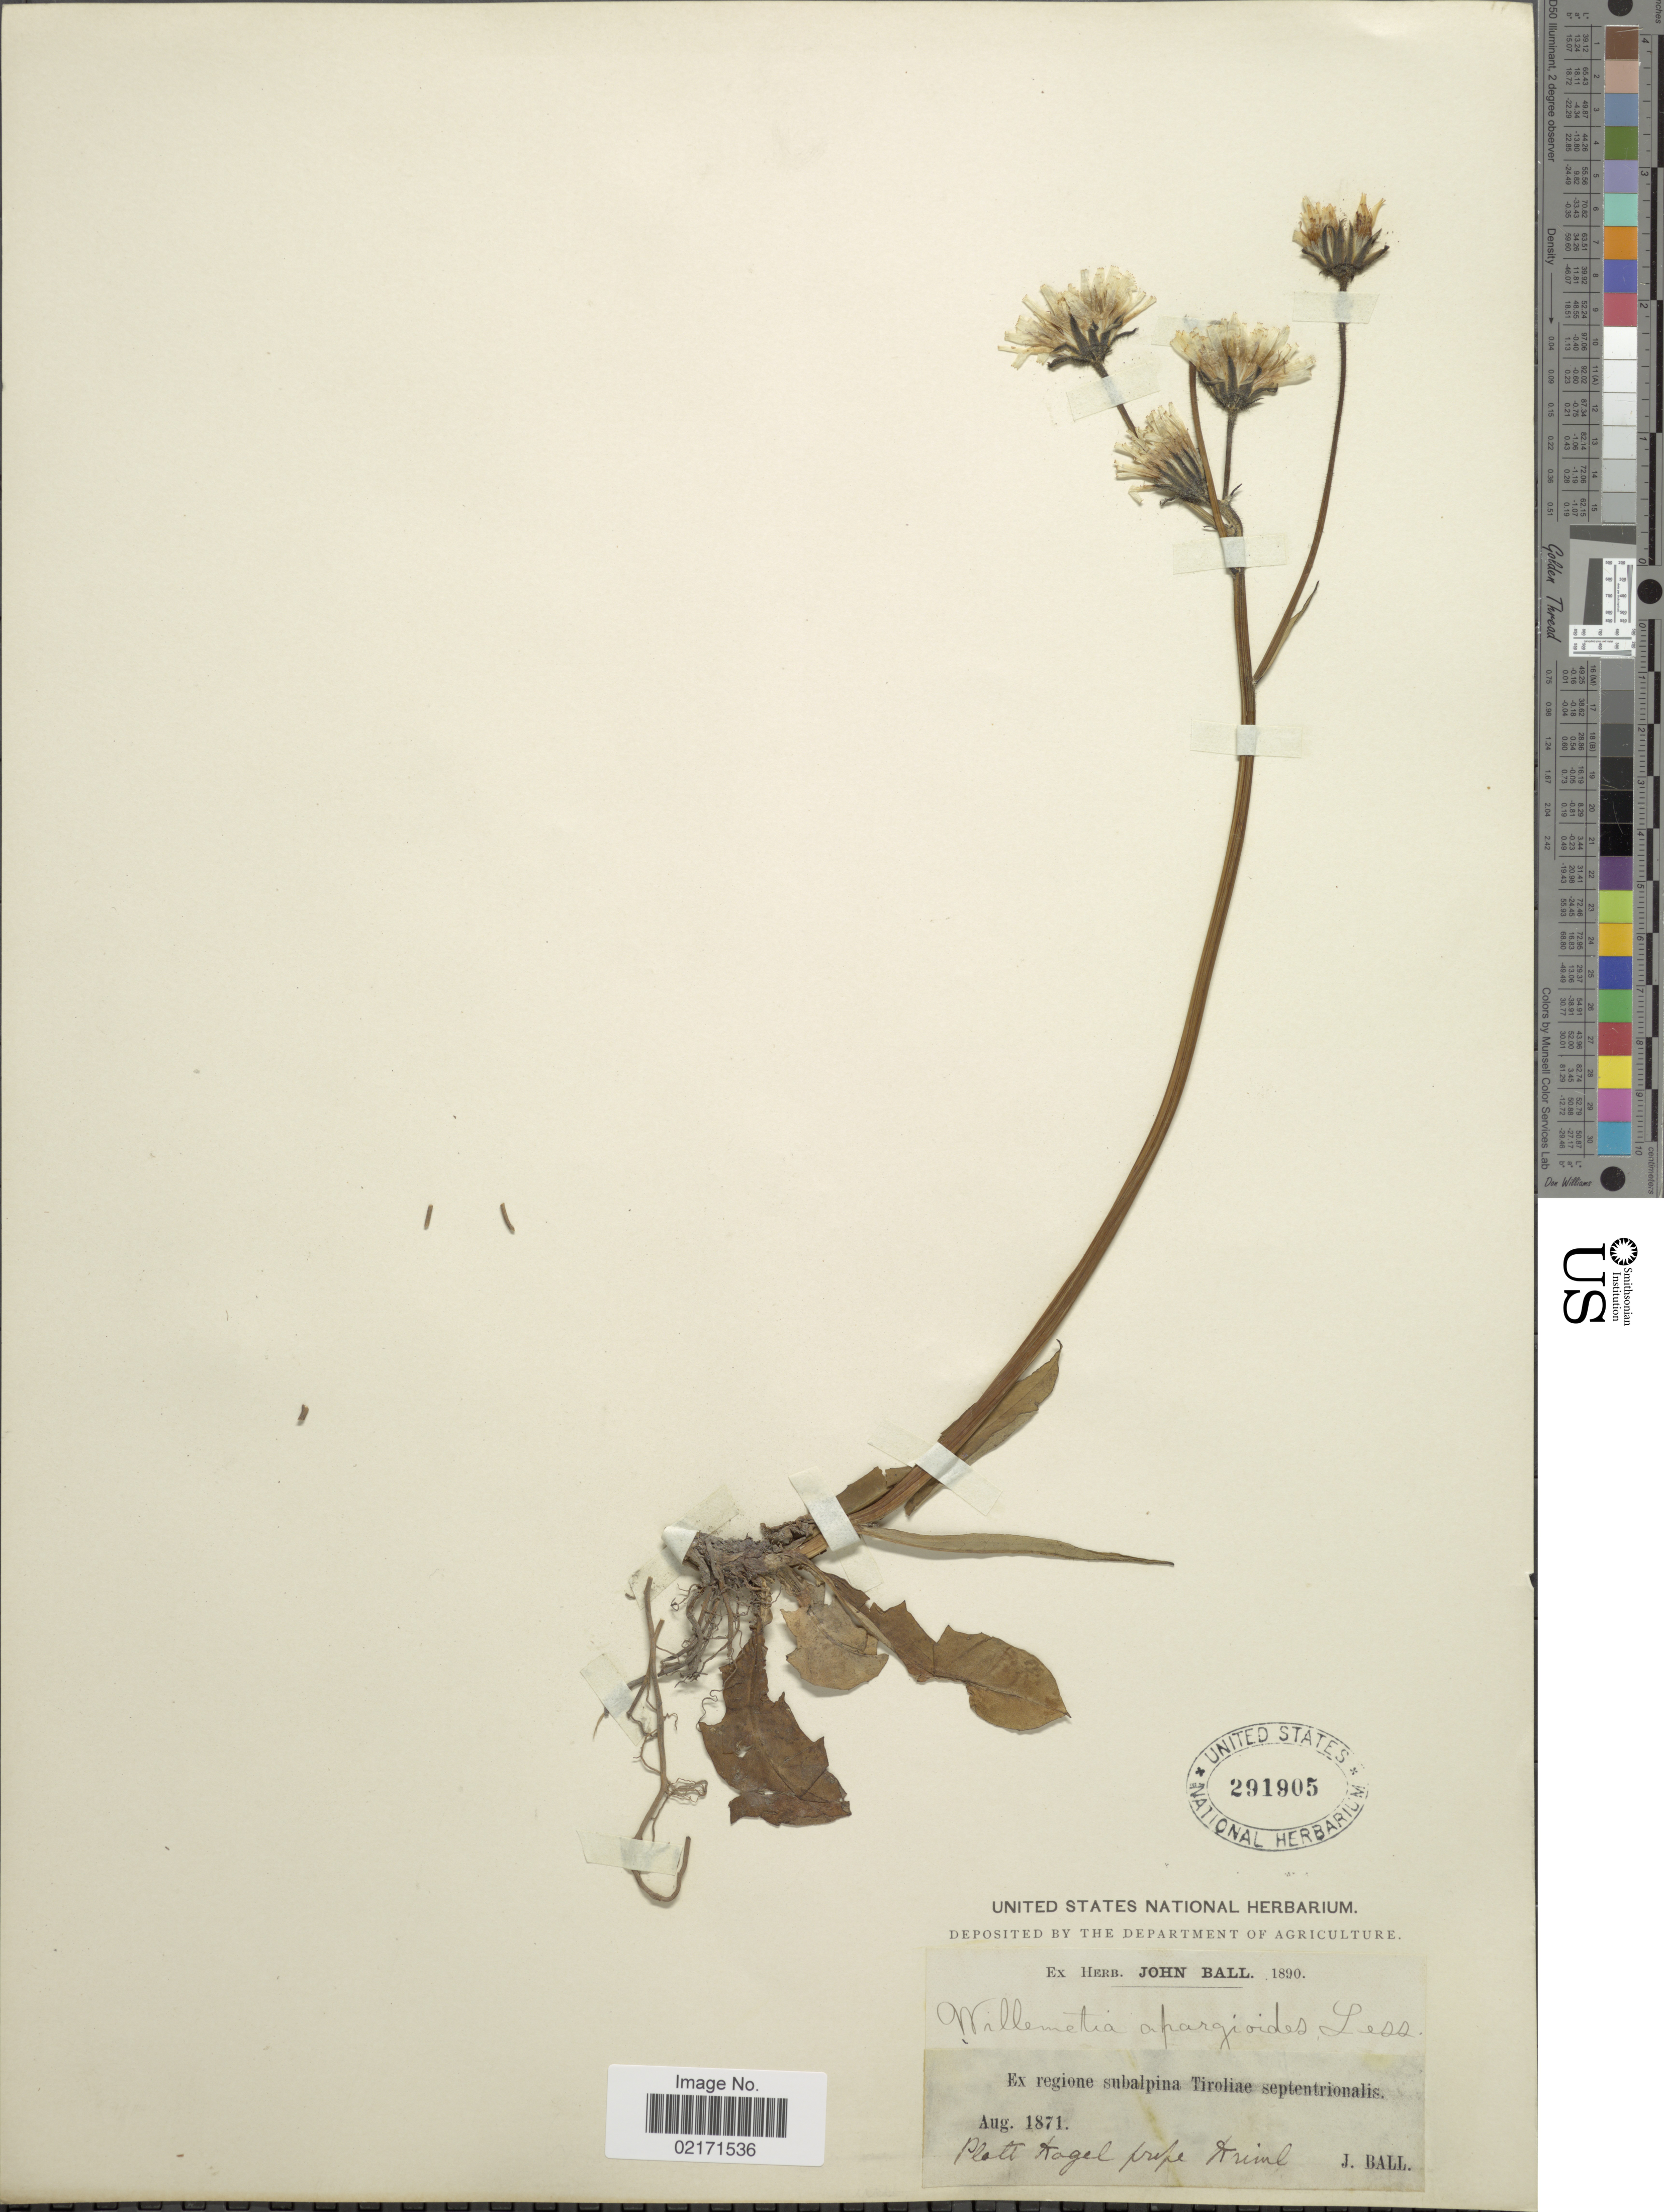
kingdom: Plantae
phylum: Tracheophyta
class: Magnoliopsida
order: Asterales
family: Asteraceae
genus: Willemetia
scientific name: Willemetia apargioides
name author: Neck. ex Rchb.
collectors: J. Ball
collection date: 1871-08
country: Austria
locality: Regione subalpina Tiroliae septentrionalis, Platt Kagel prope Krimml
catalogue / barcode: US 291905